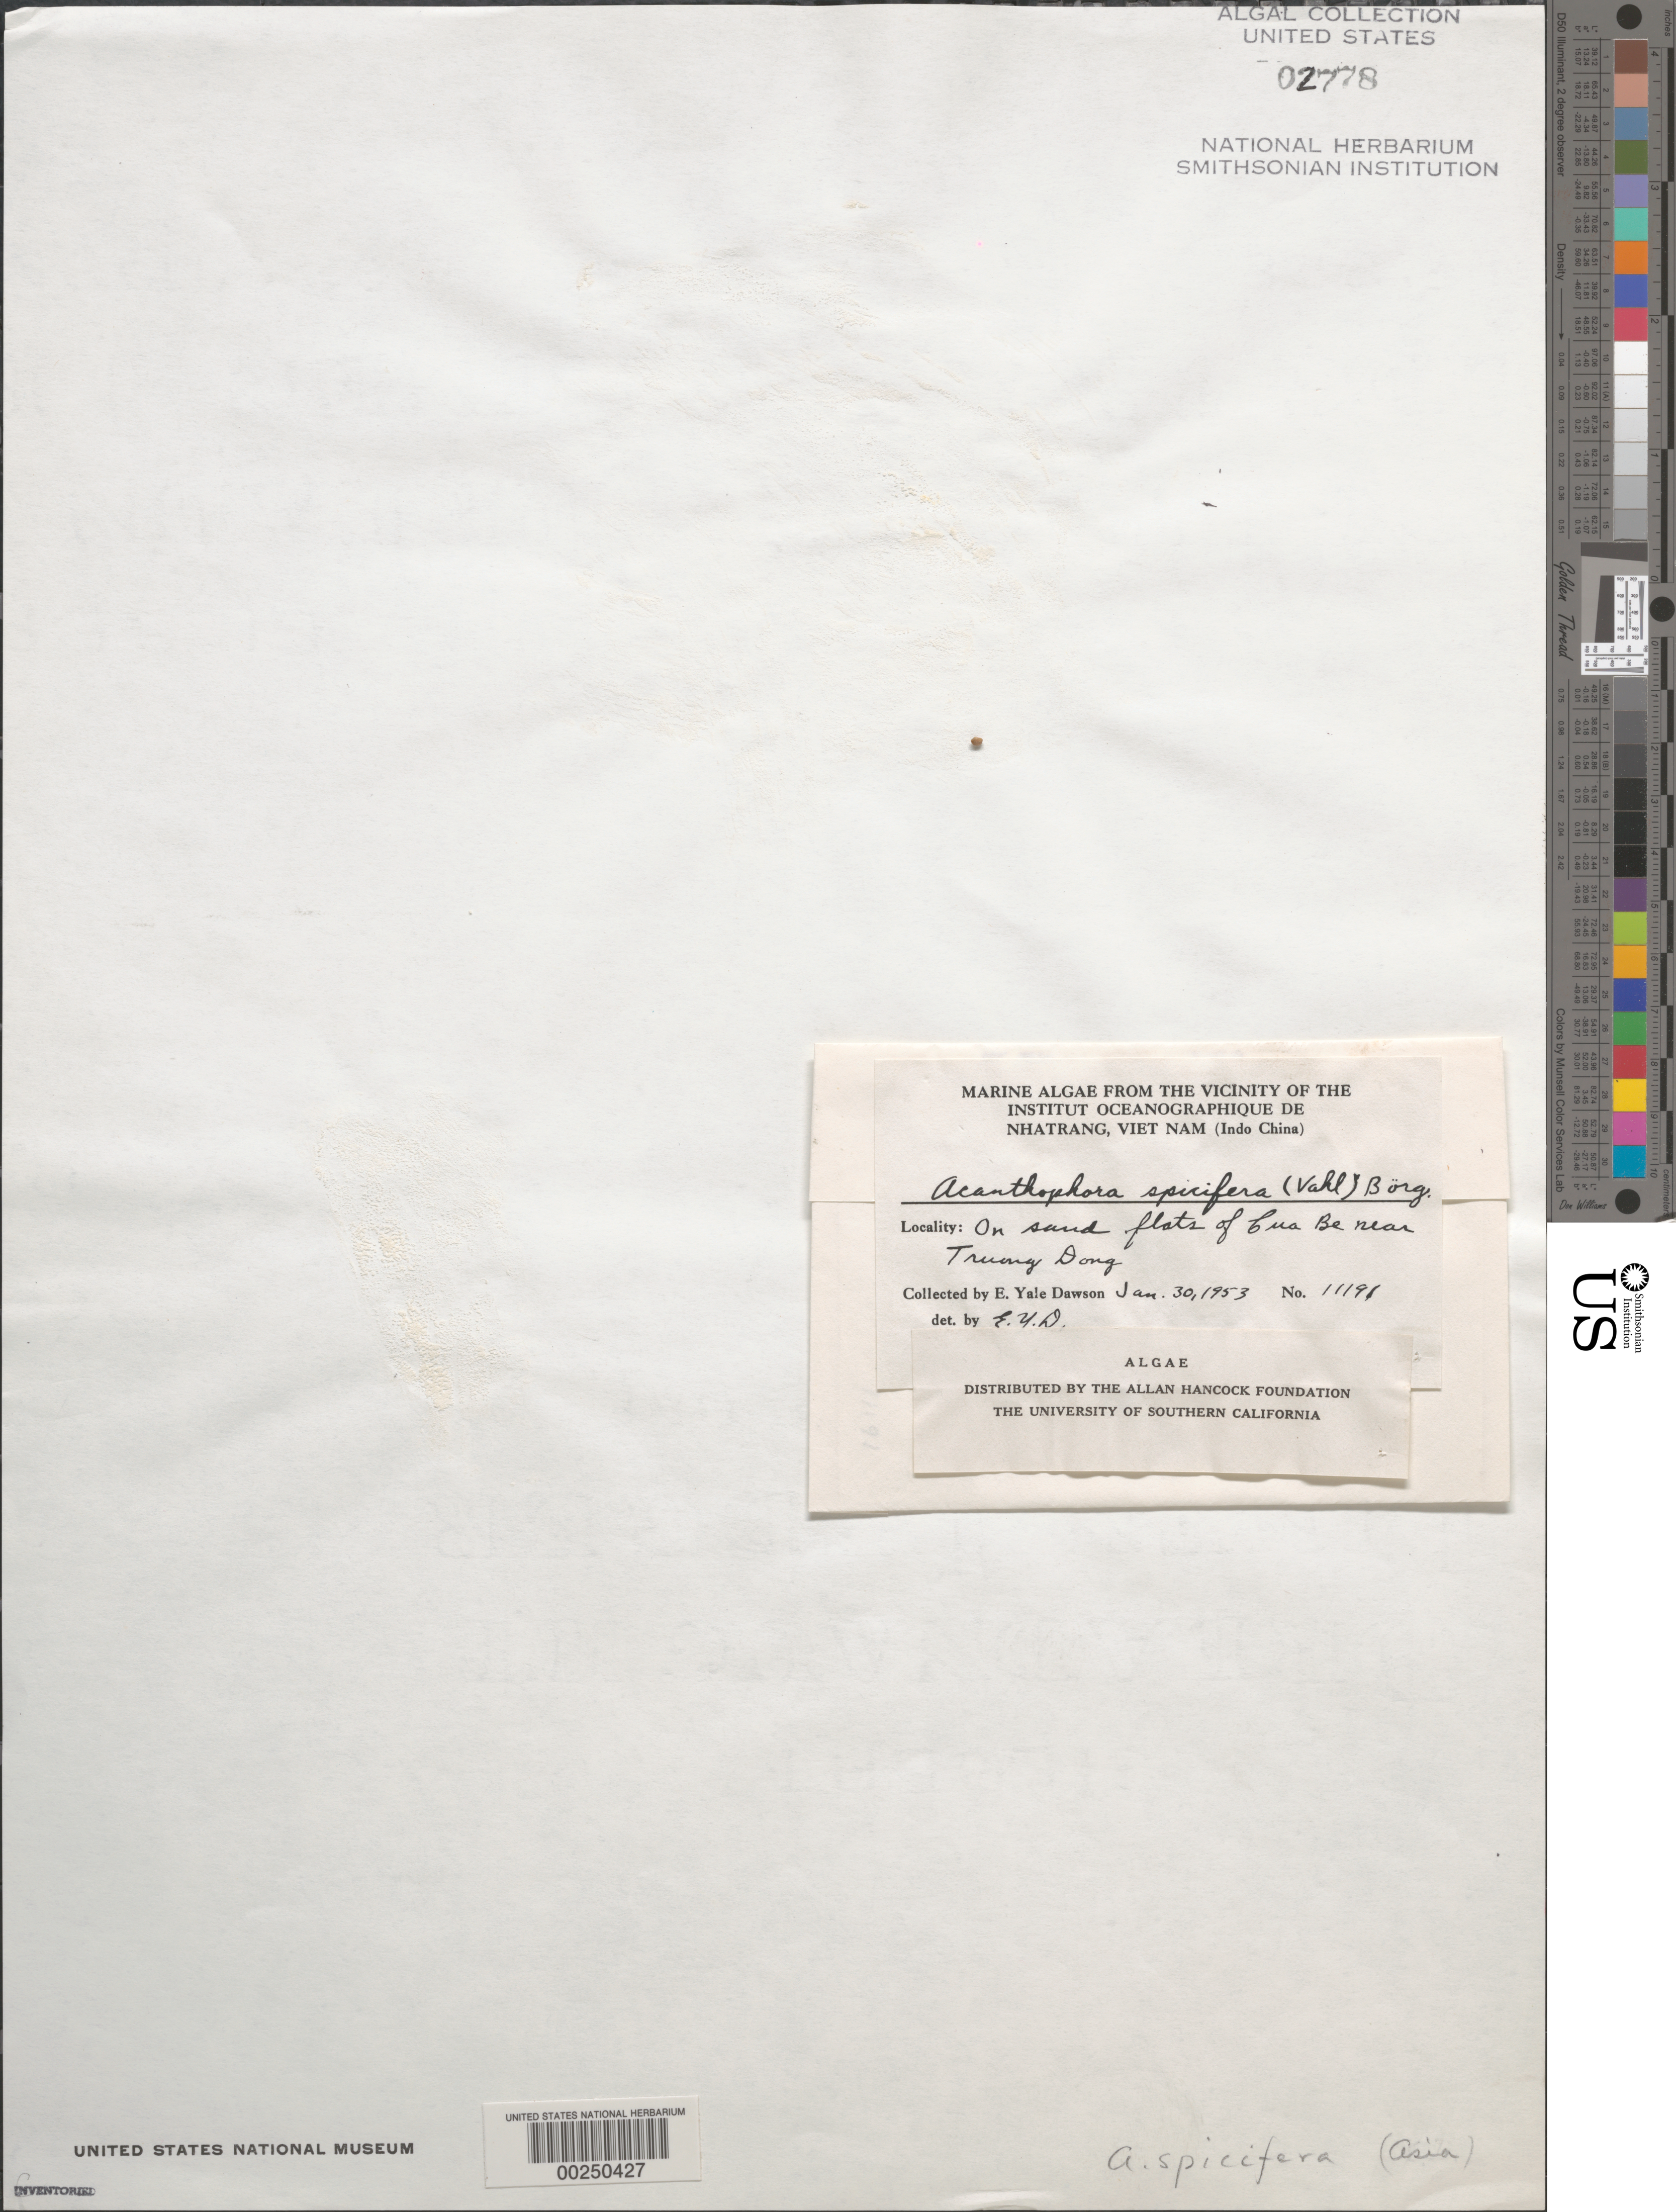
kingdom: Plantae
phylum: Rhodophyta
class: Florideophyceae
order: Ceramiales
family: Rhodomelaceae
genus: Acanthophora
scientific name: Acanthophora spicifera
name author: (Vahl) Børgesen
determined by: Dawson, E. Y.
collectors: E. Y. Dawson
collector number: EYD 11191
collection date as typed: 30 Jan 1953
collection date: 1953-01-30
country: Vietnam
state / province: Phu Khanh Province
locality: Cua Be near Truong Dong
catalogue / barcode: US 2778